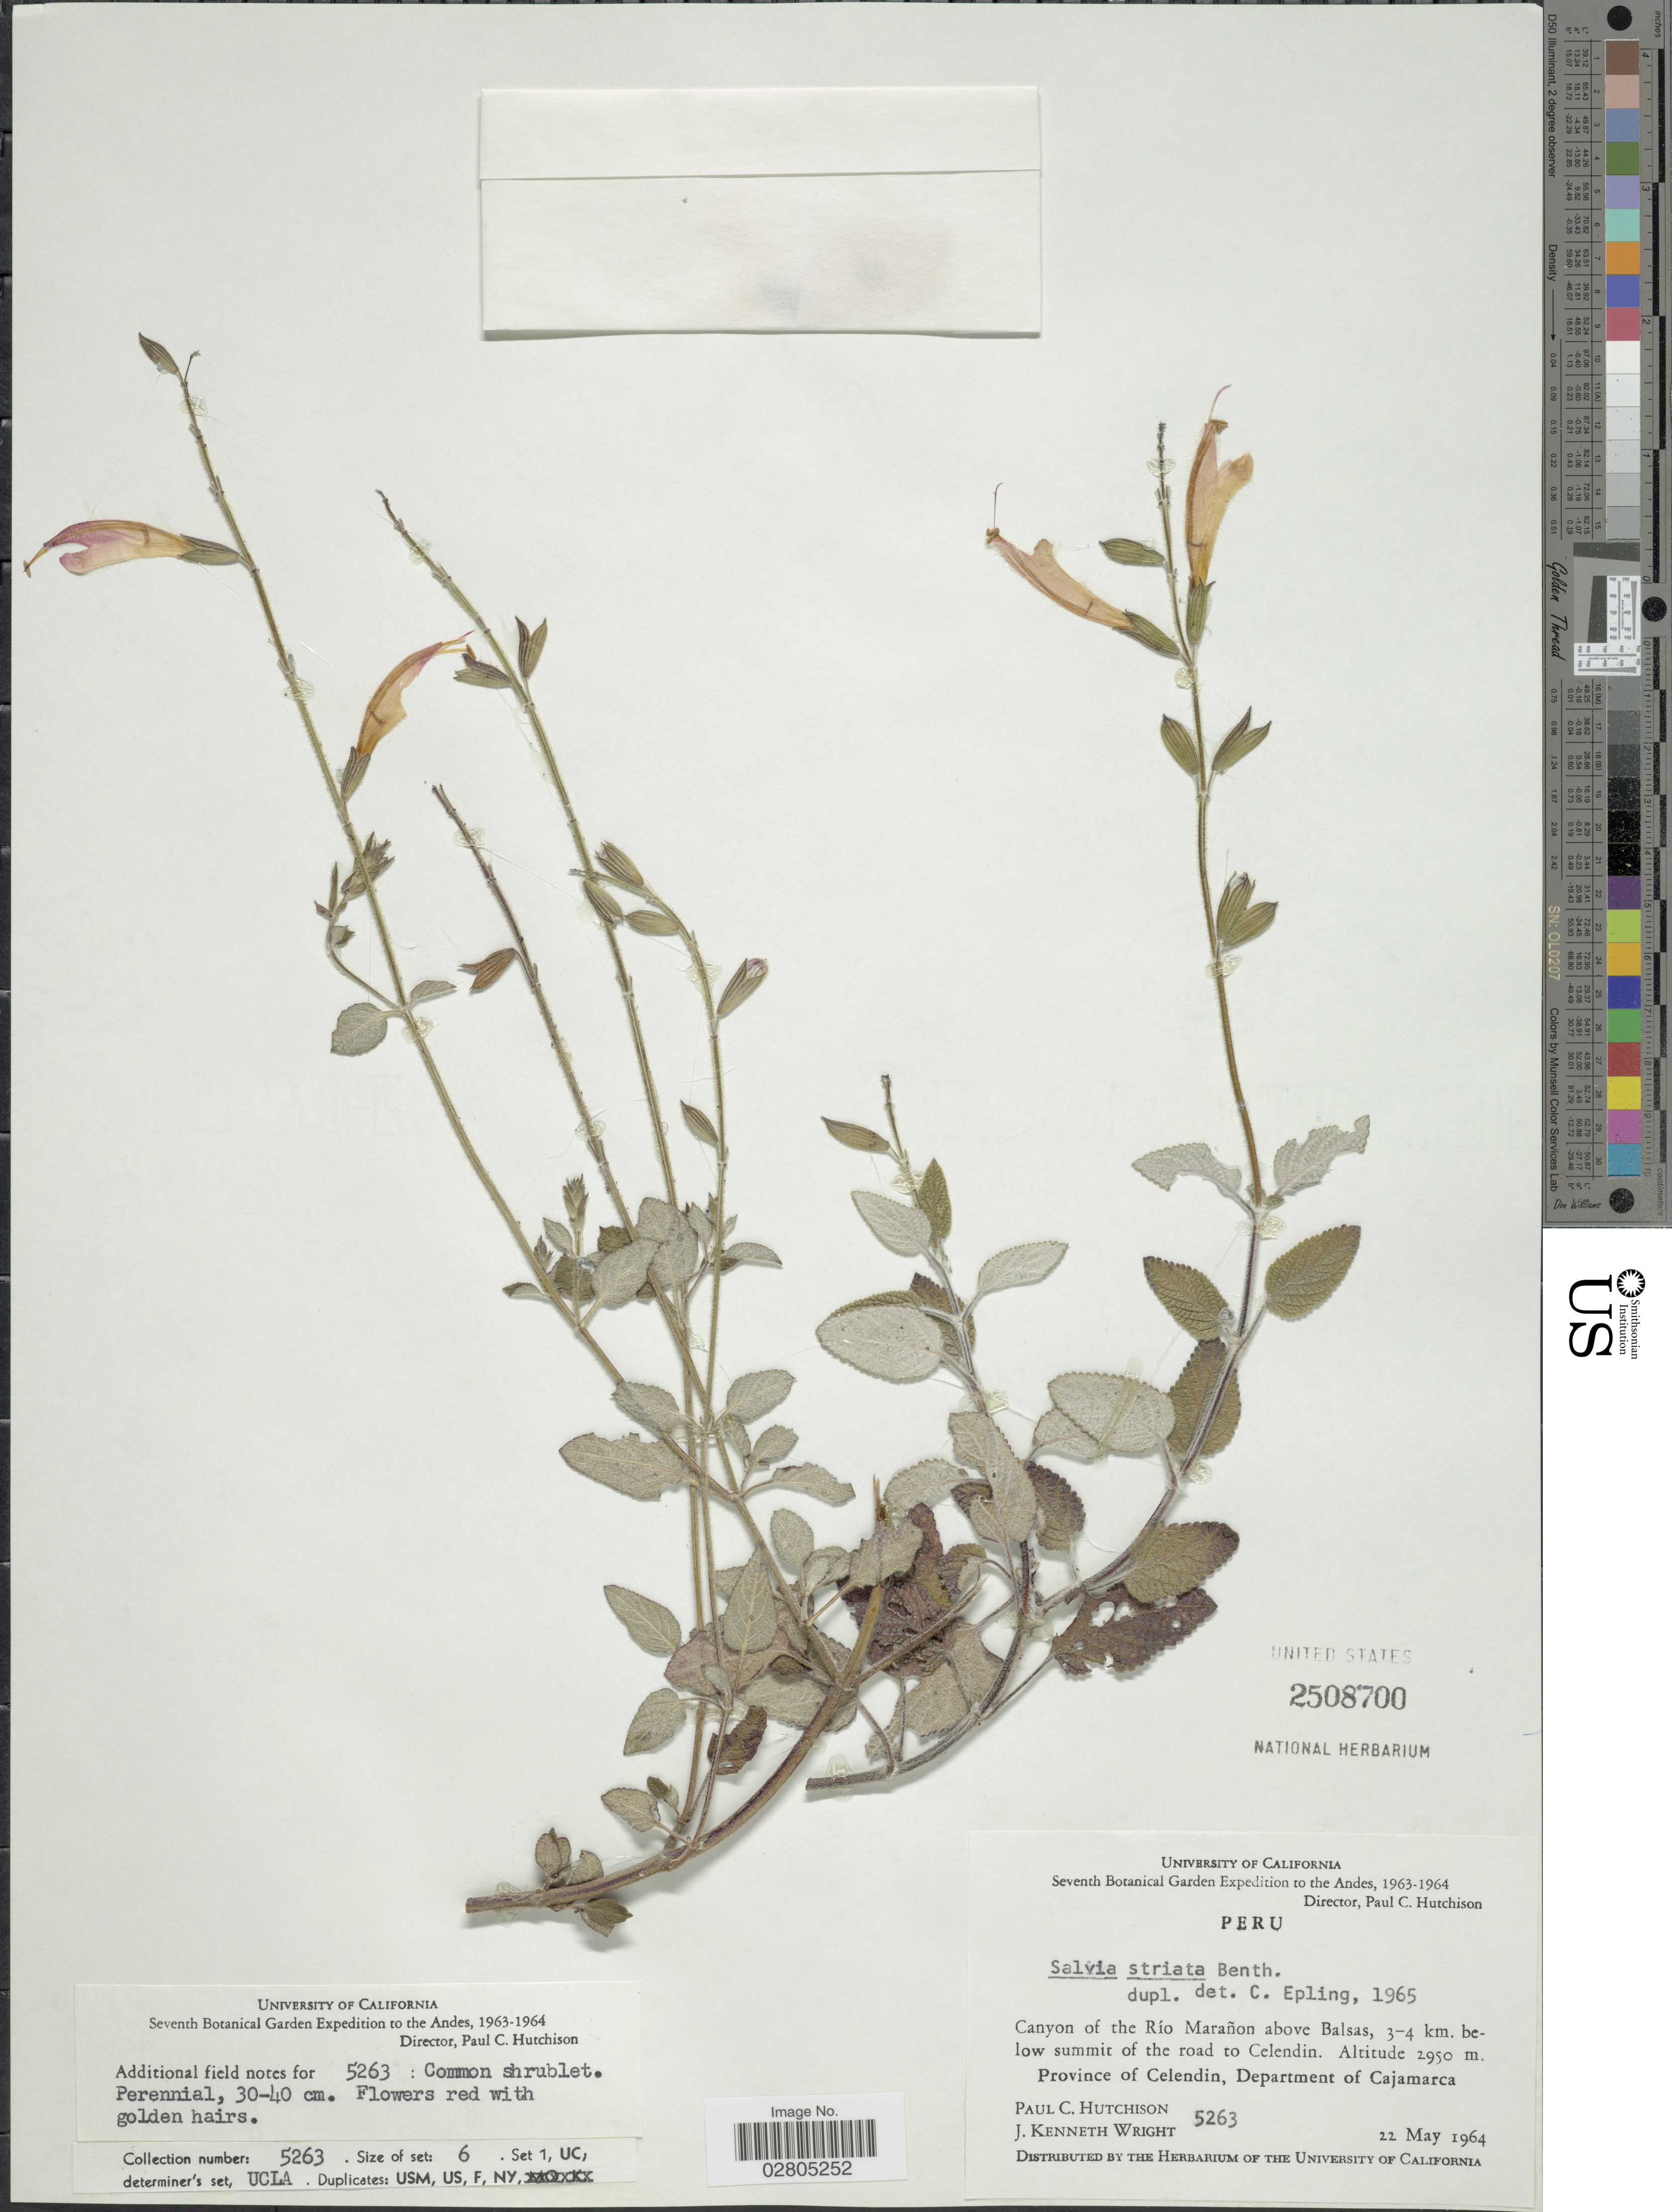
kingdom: Plantae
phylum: Tracheophyta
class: Magnoliopsida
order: Lamiales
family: Lamiaceae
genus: Salvia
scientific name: Salvia striata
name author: Benth.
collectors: P. C. Hutchison & J. K. Wright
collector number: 5263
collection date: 1964-05-22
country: Peru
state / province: Cajamarca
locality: Andes. Canyon of the Río Marañon above Balsas, 3-4 km. below summit of the road to Celendin, Province of Celendin. Department of Cajamarca.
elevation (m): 2950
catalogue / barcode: US 2508700